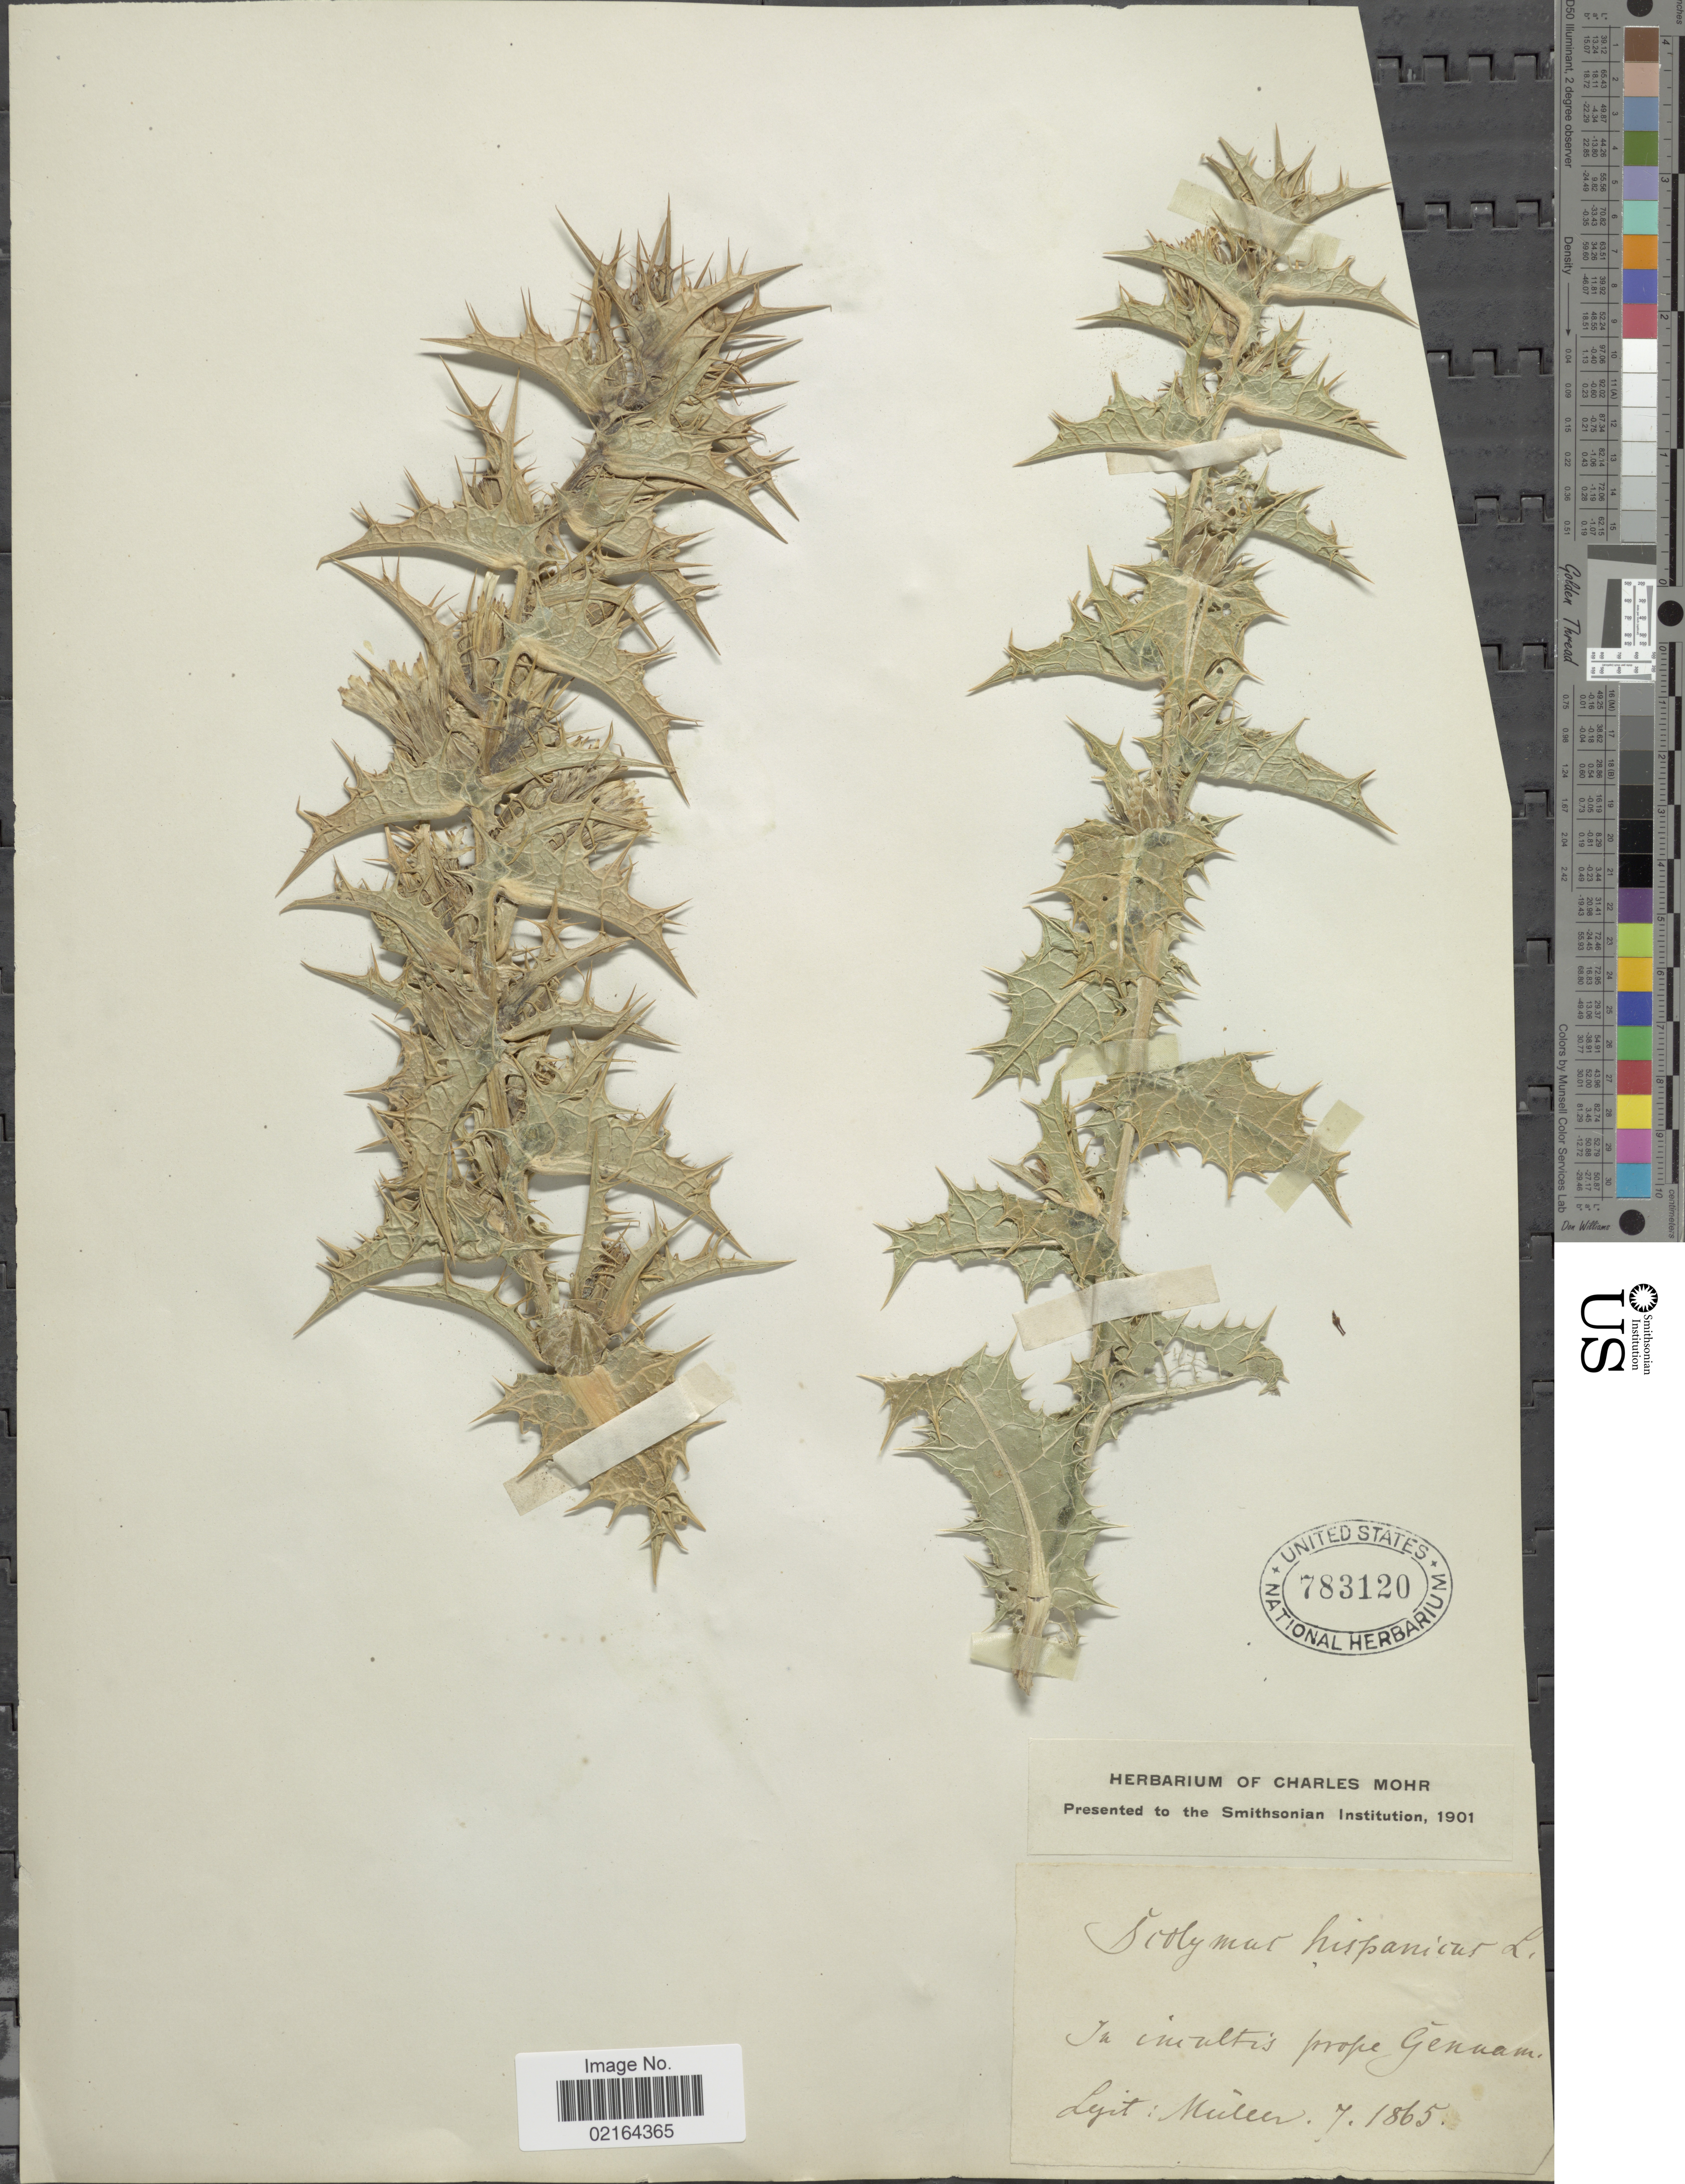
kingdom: Plantae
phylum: Tracheophyta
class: Magnoliopsida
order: Asterales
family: Asteraceae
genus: Scolymus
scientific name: Scolymus hispanicus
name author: L.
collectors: -- Müller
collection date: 1865-07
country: Italy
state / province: Liguria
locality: In cultivis prope Gennam [interpreted]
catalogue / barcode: US 783120